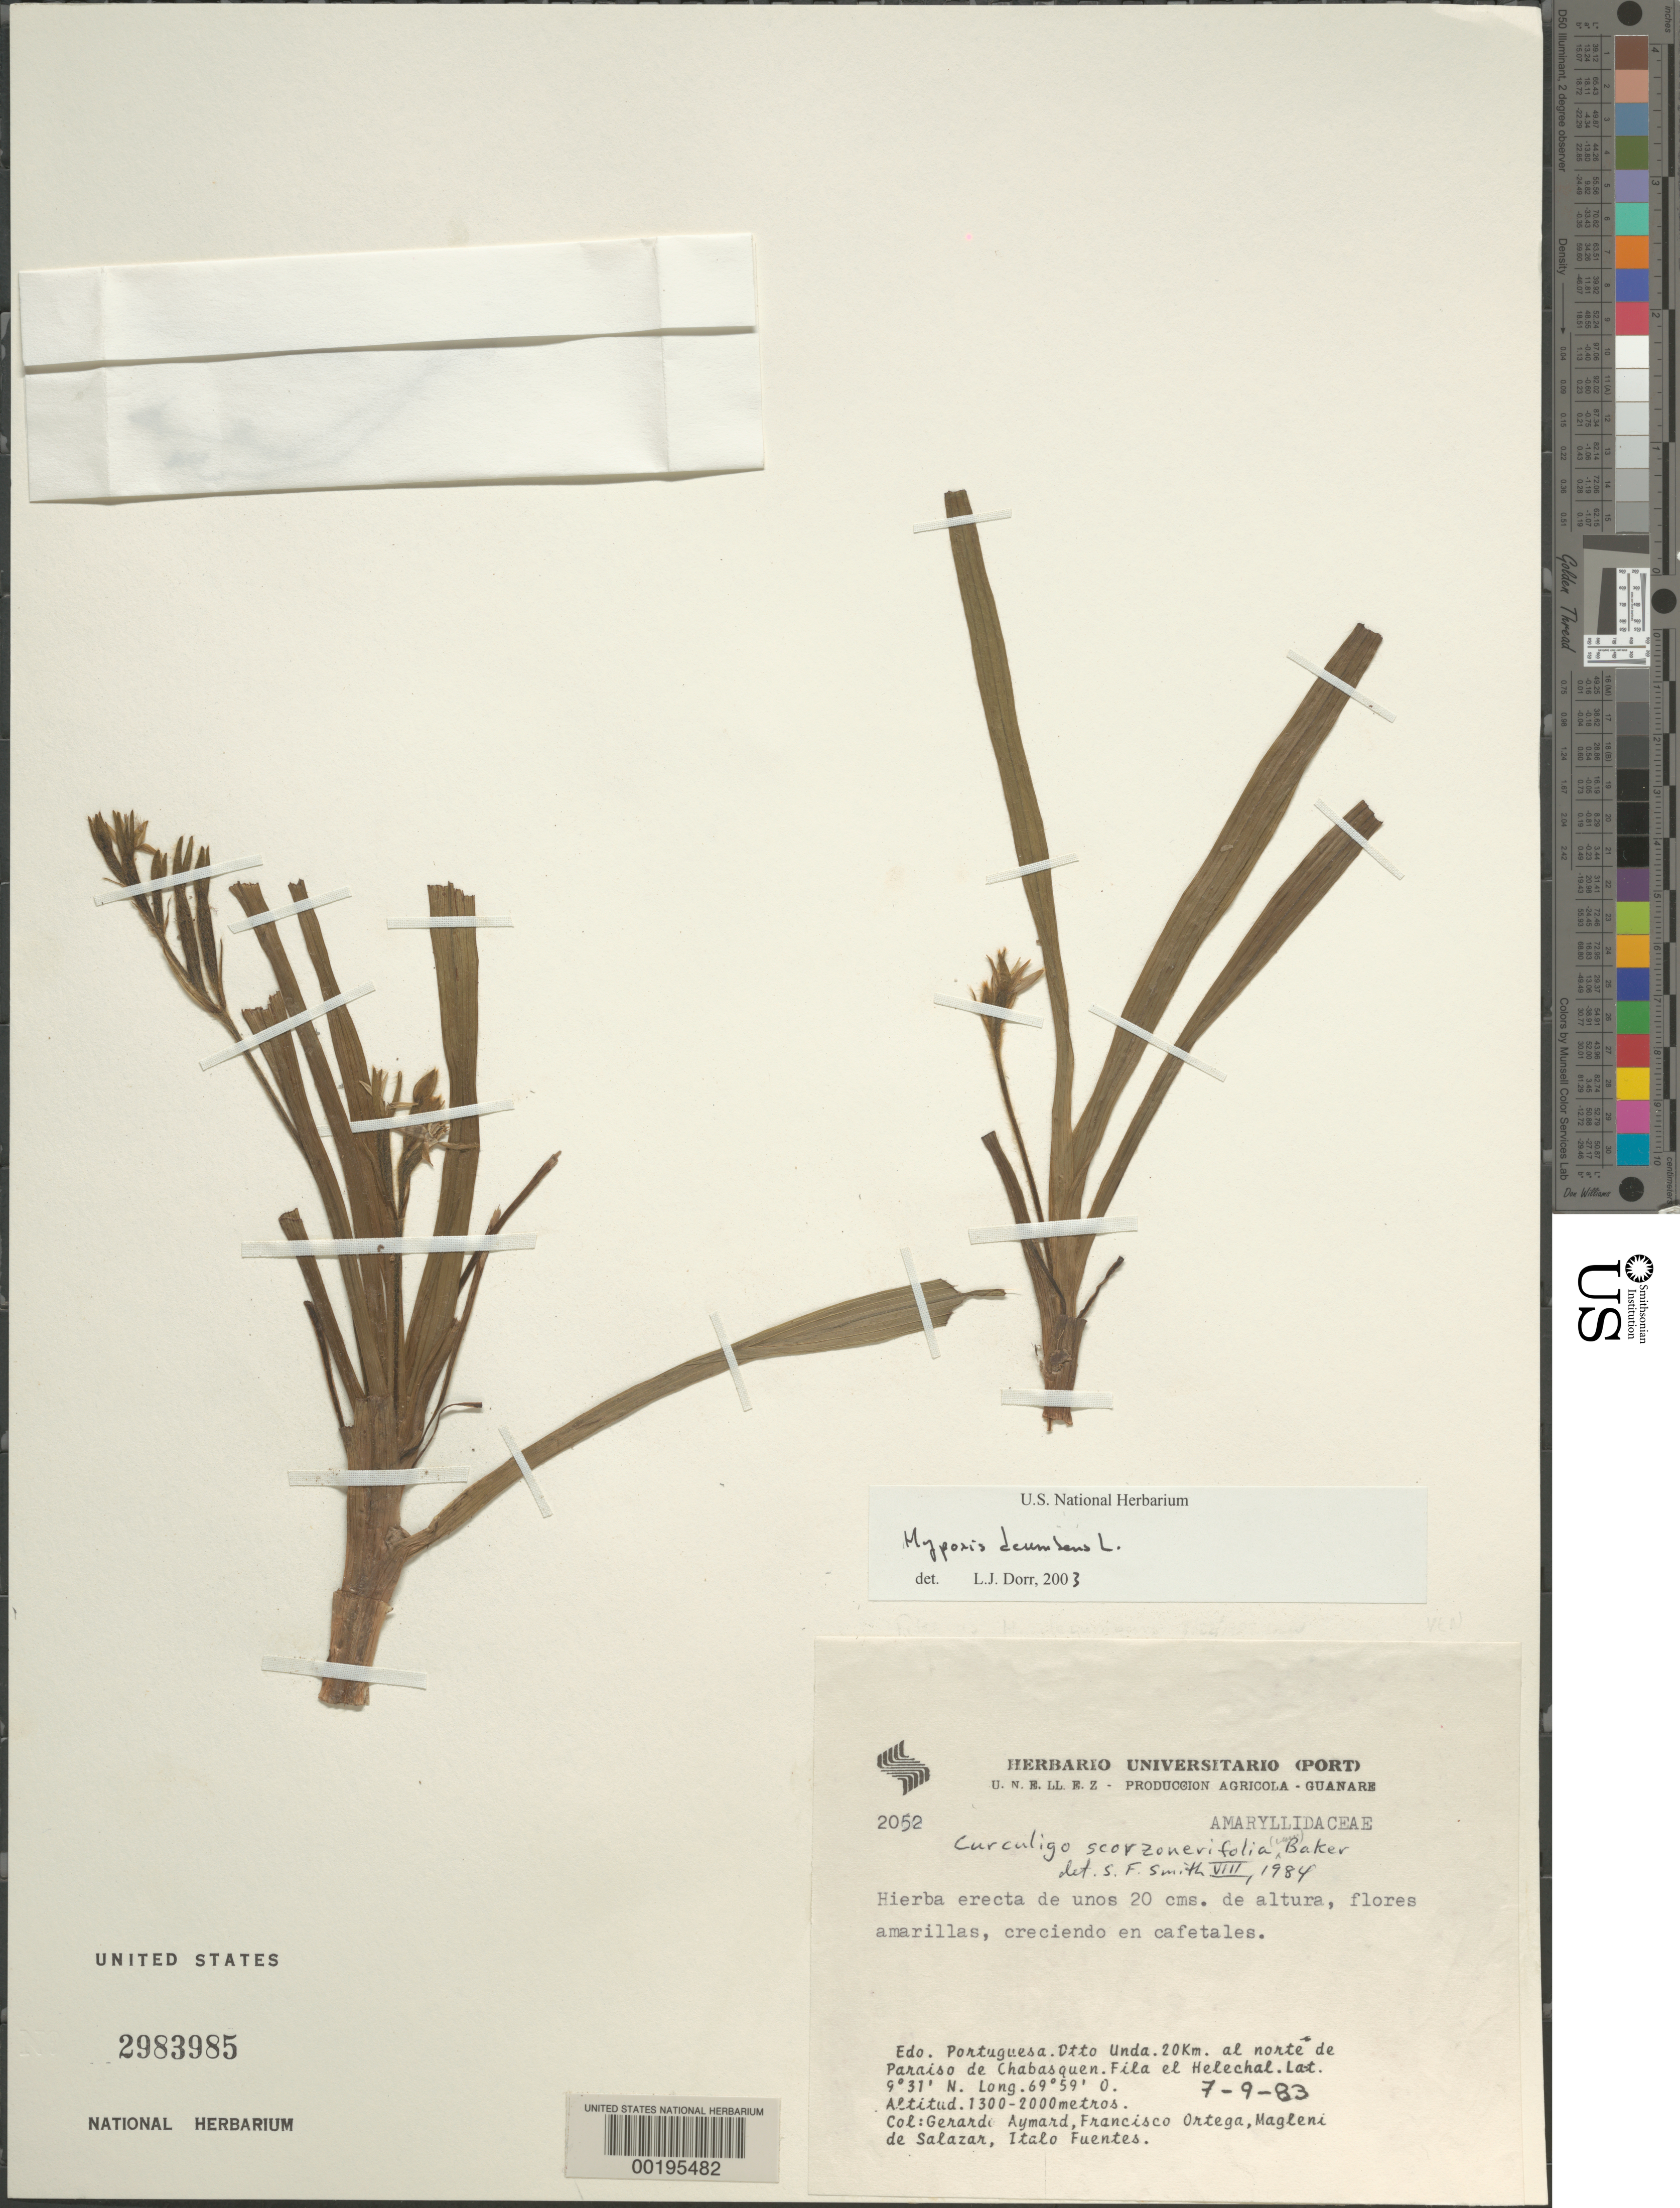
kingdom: Plantae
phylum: Tracheophyta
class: Liliopsida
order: Asparagales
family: Hypoxidaceae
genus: Hypoxis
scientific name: Hypoxis decumbens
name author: L.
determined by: Dorr, L. J., (BOT), Smithsonian Institution - National Museum of Natural History (UNITED STATES)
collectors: S. Aymard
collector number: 2052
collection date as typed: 09 Jul 1983 or 07 Sep 1983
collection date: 1983-07-09 or 1983-09-07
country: Venezuela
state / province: Portuguesa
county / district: Unda Dist.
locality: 20 km n of paraiso de chabasquen, fila el helechal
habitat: Growing on a coffee plantation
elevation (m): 1300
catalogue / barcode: US 2983985